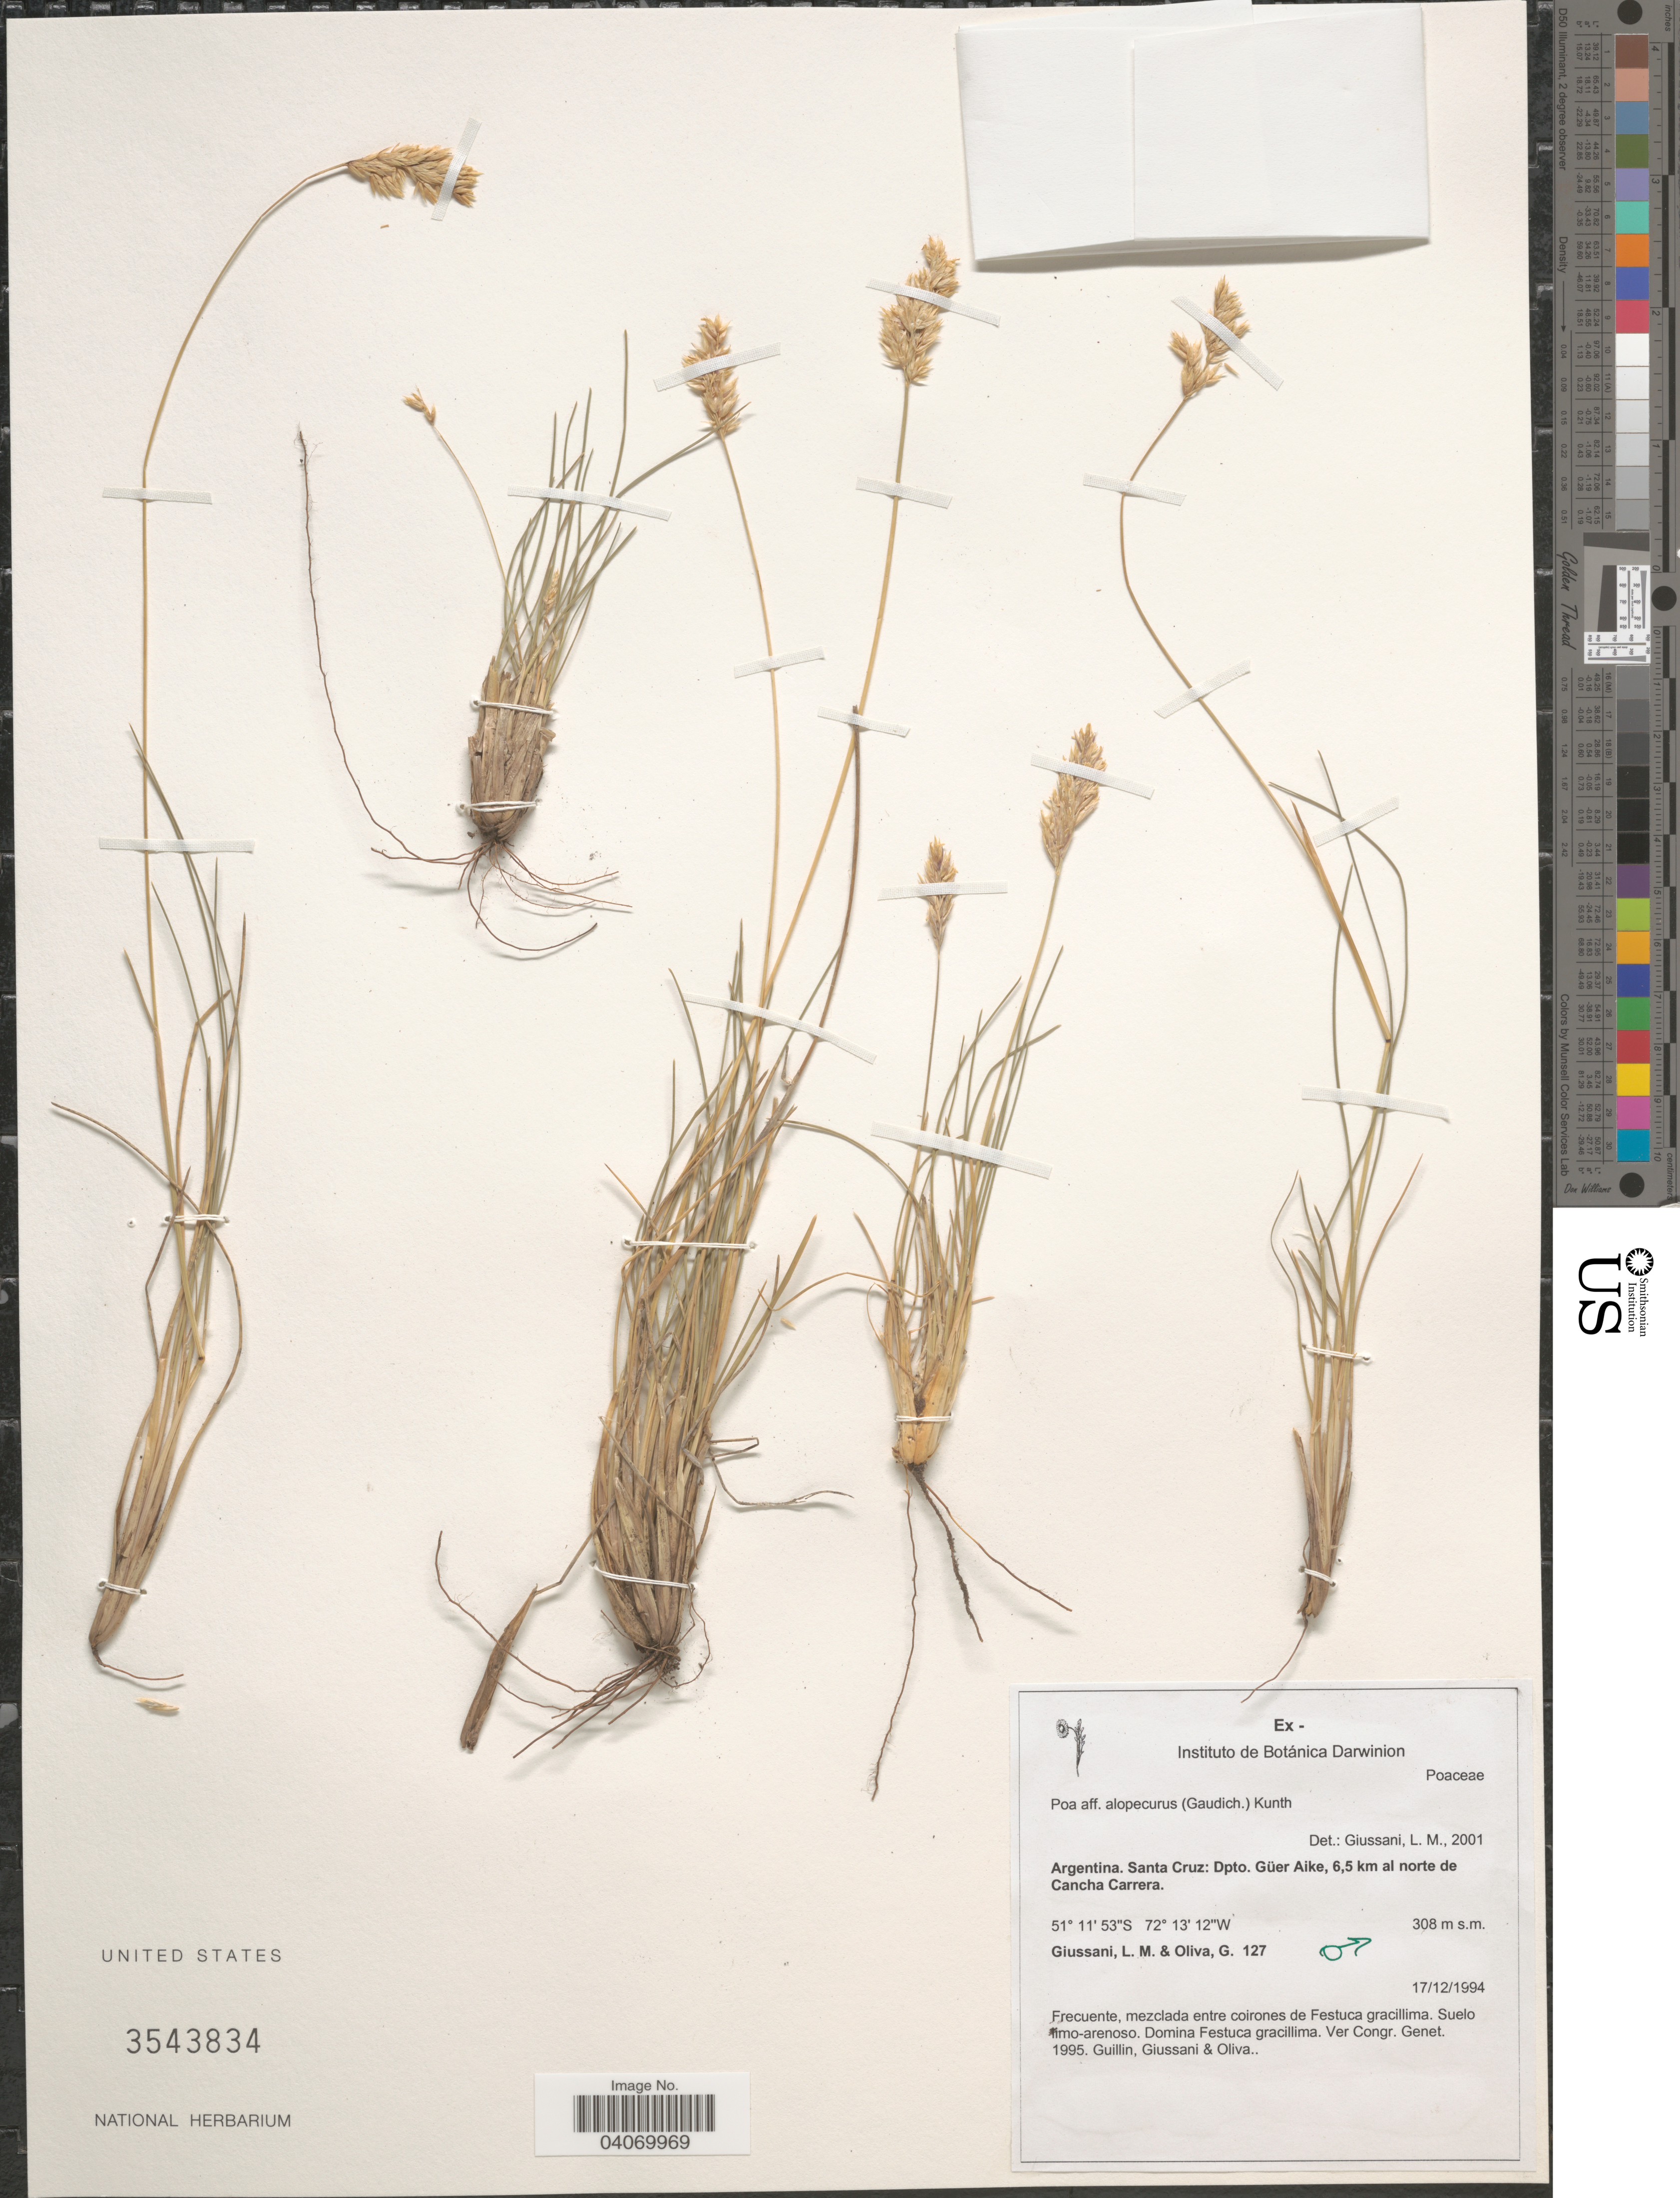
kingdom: Plantae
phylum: Tracheophyta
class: Liliopsida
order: Poales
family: Poaceae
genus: Poa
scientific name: Poa alopecurus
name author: (Gaudich. ex Mirb.) Kunth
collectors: L. Giussani & G. Oliva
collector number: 127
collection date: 1994-12-17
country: Argentina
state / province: Santa Cruz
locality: Dpto. Güer Aike, 6,5 km al norte de Cancha Carrera.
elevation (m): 308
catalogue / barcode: US 3543834